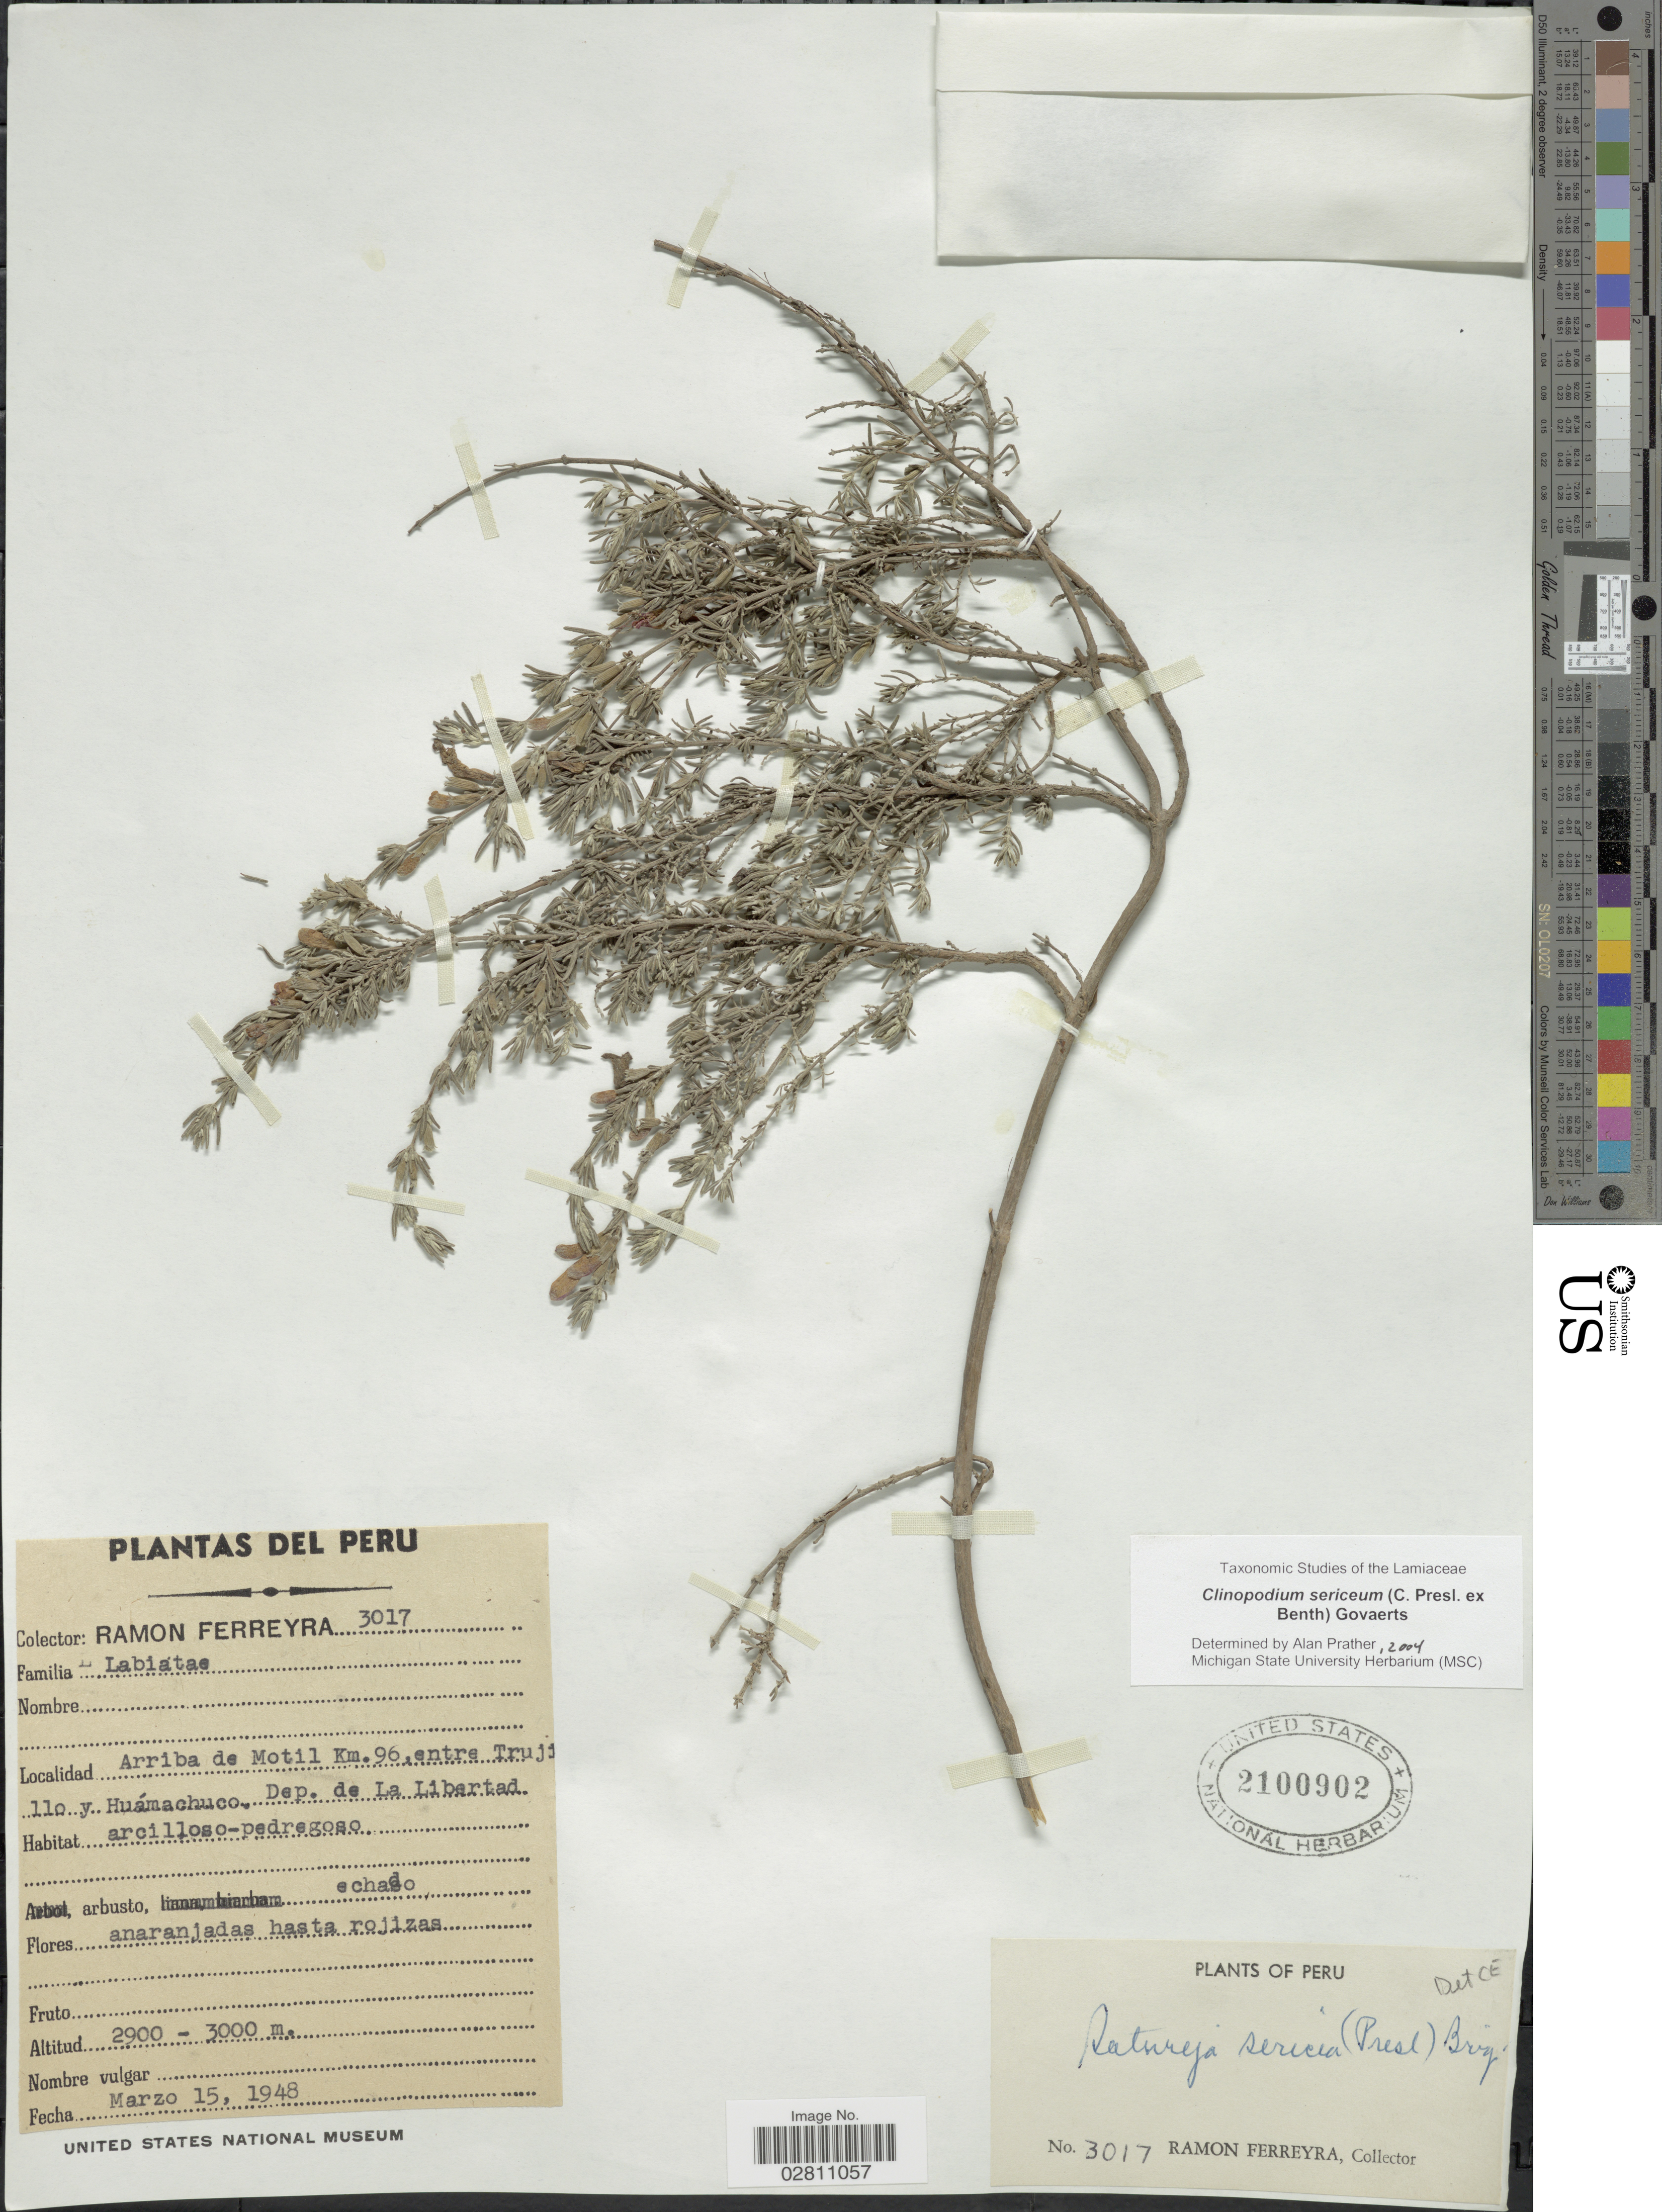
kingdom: Plantae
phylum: Tracheophyta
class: Magnoliopsida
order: Lamiales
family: Lamiaceae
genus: Clinopodium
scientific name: Clinopodium sericeum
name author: (C. Presl ex Benth.) Govaerts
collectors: R. A. Ferreyra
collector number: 3017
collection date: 1948-03-15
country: Peru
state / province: La Libertad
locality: Arriba de Motil Km. 96, entre Trujillo y Huámachuco, Dep. de La Libertad.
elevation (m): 2900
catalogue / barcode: US 2100902